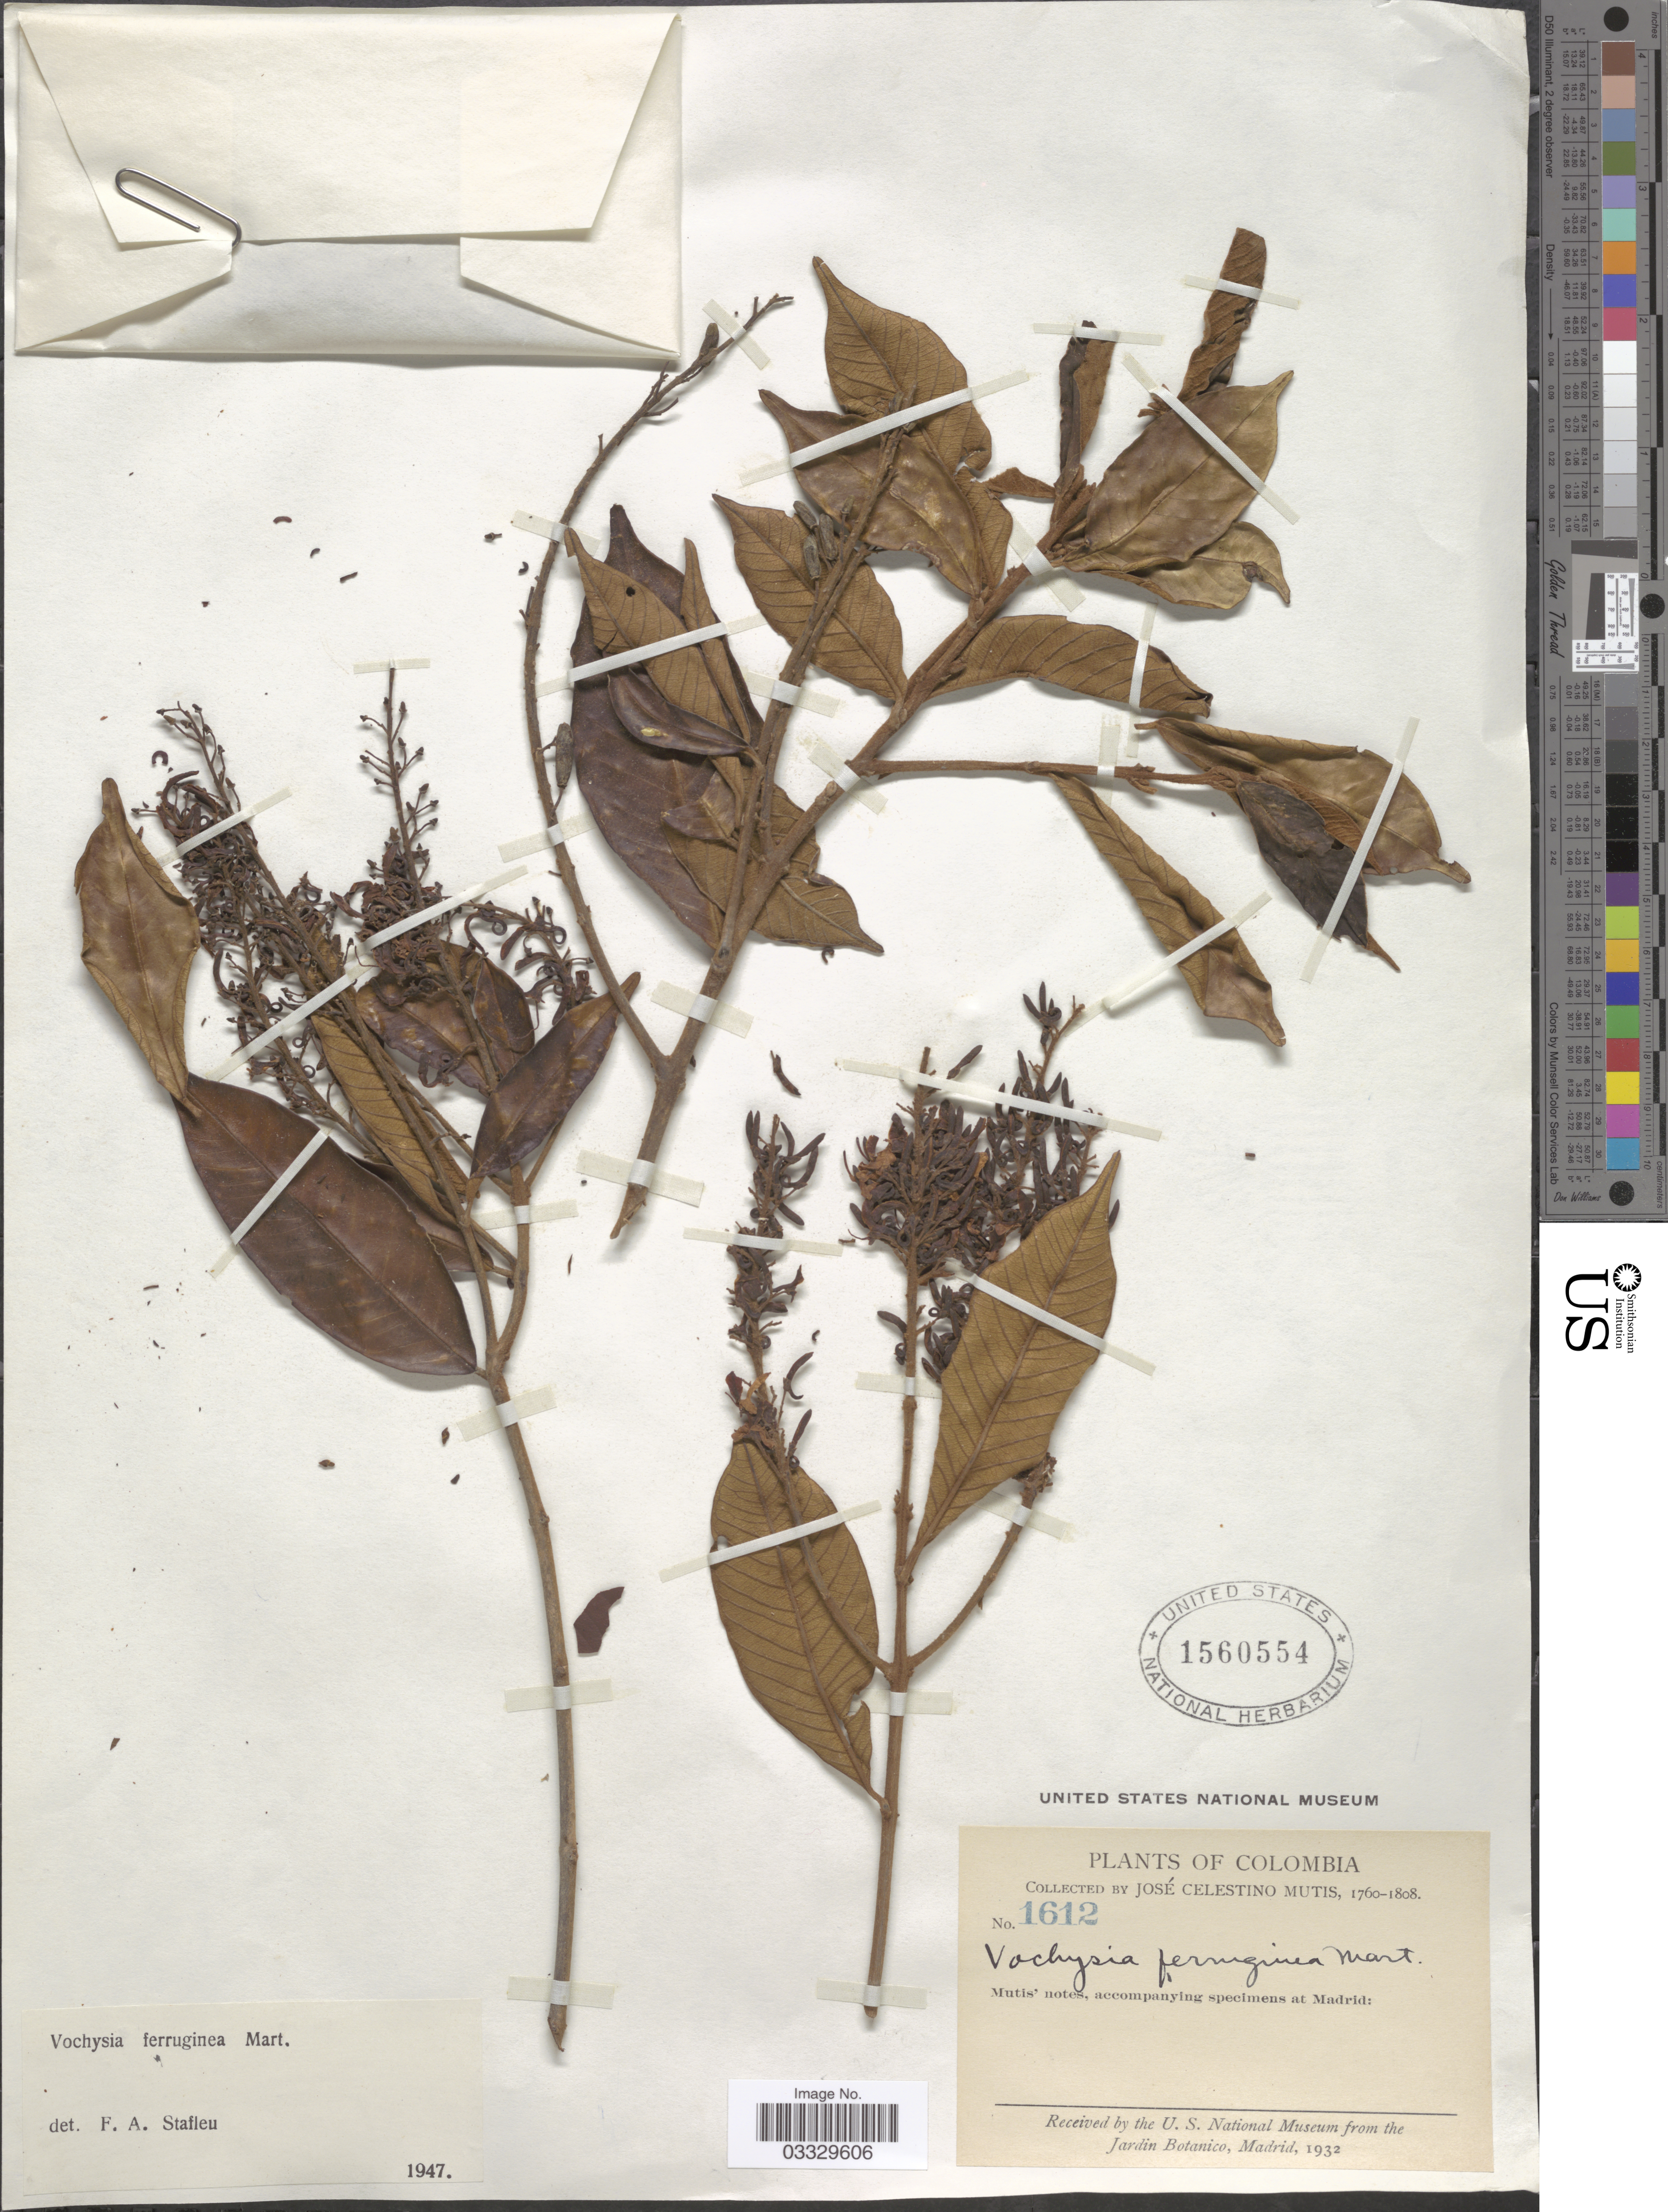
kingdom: Plantae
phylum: Tracheophyta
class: Magnoliopsida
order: Myrtales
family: Vochysiaceae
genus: Vochysia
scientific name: Vochysia ferruginea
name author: Mart.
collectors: J. C. B. Mutis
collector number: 1612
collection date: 1760/1808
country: Colombia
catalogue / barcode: US 1560554